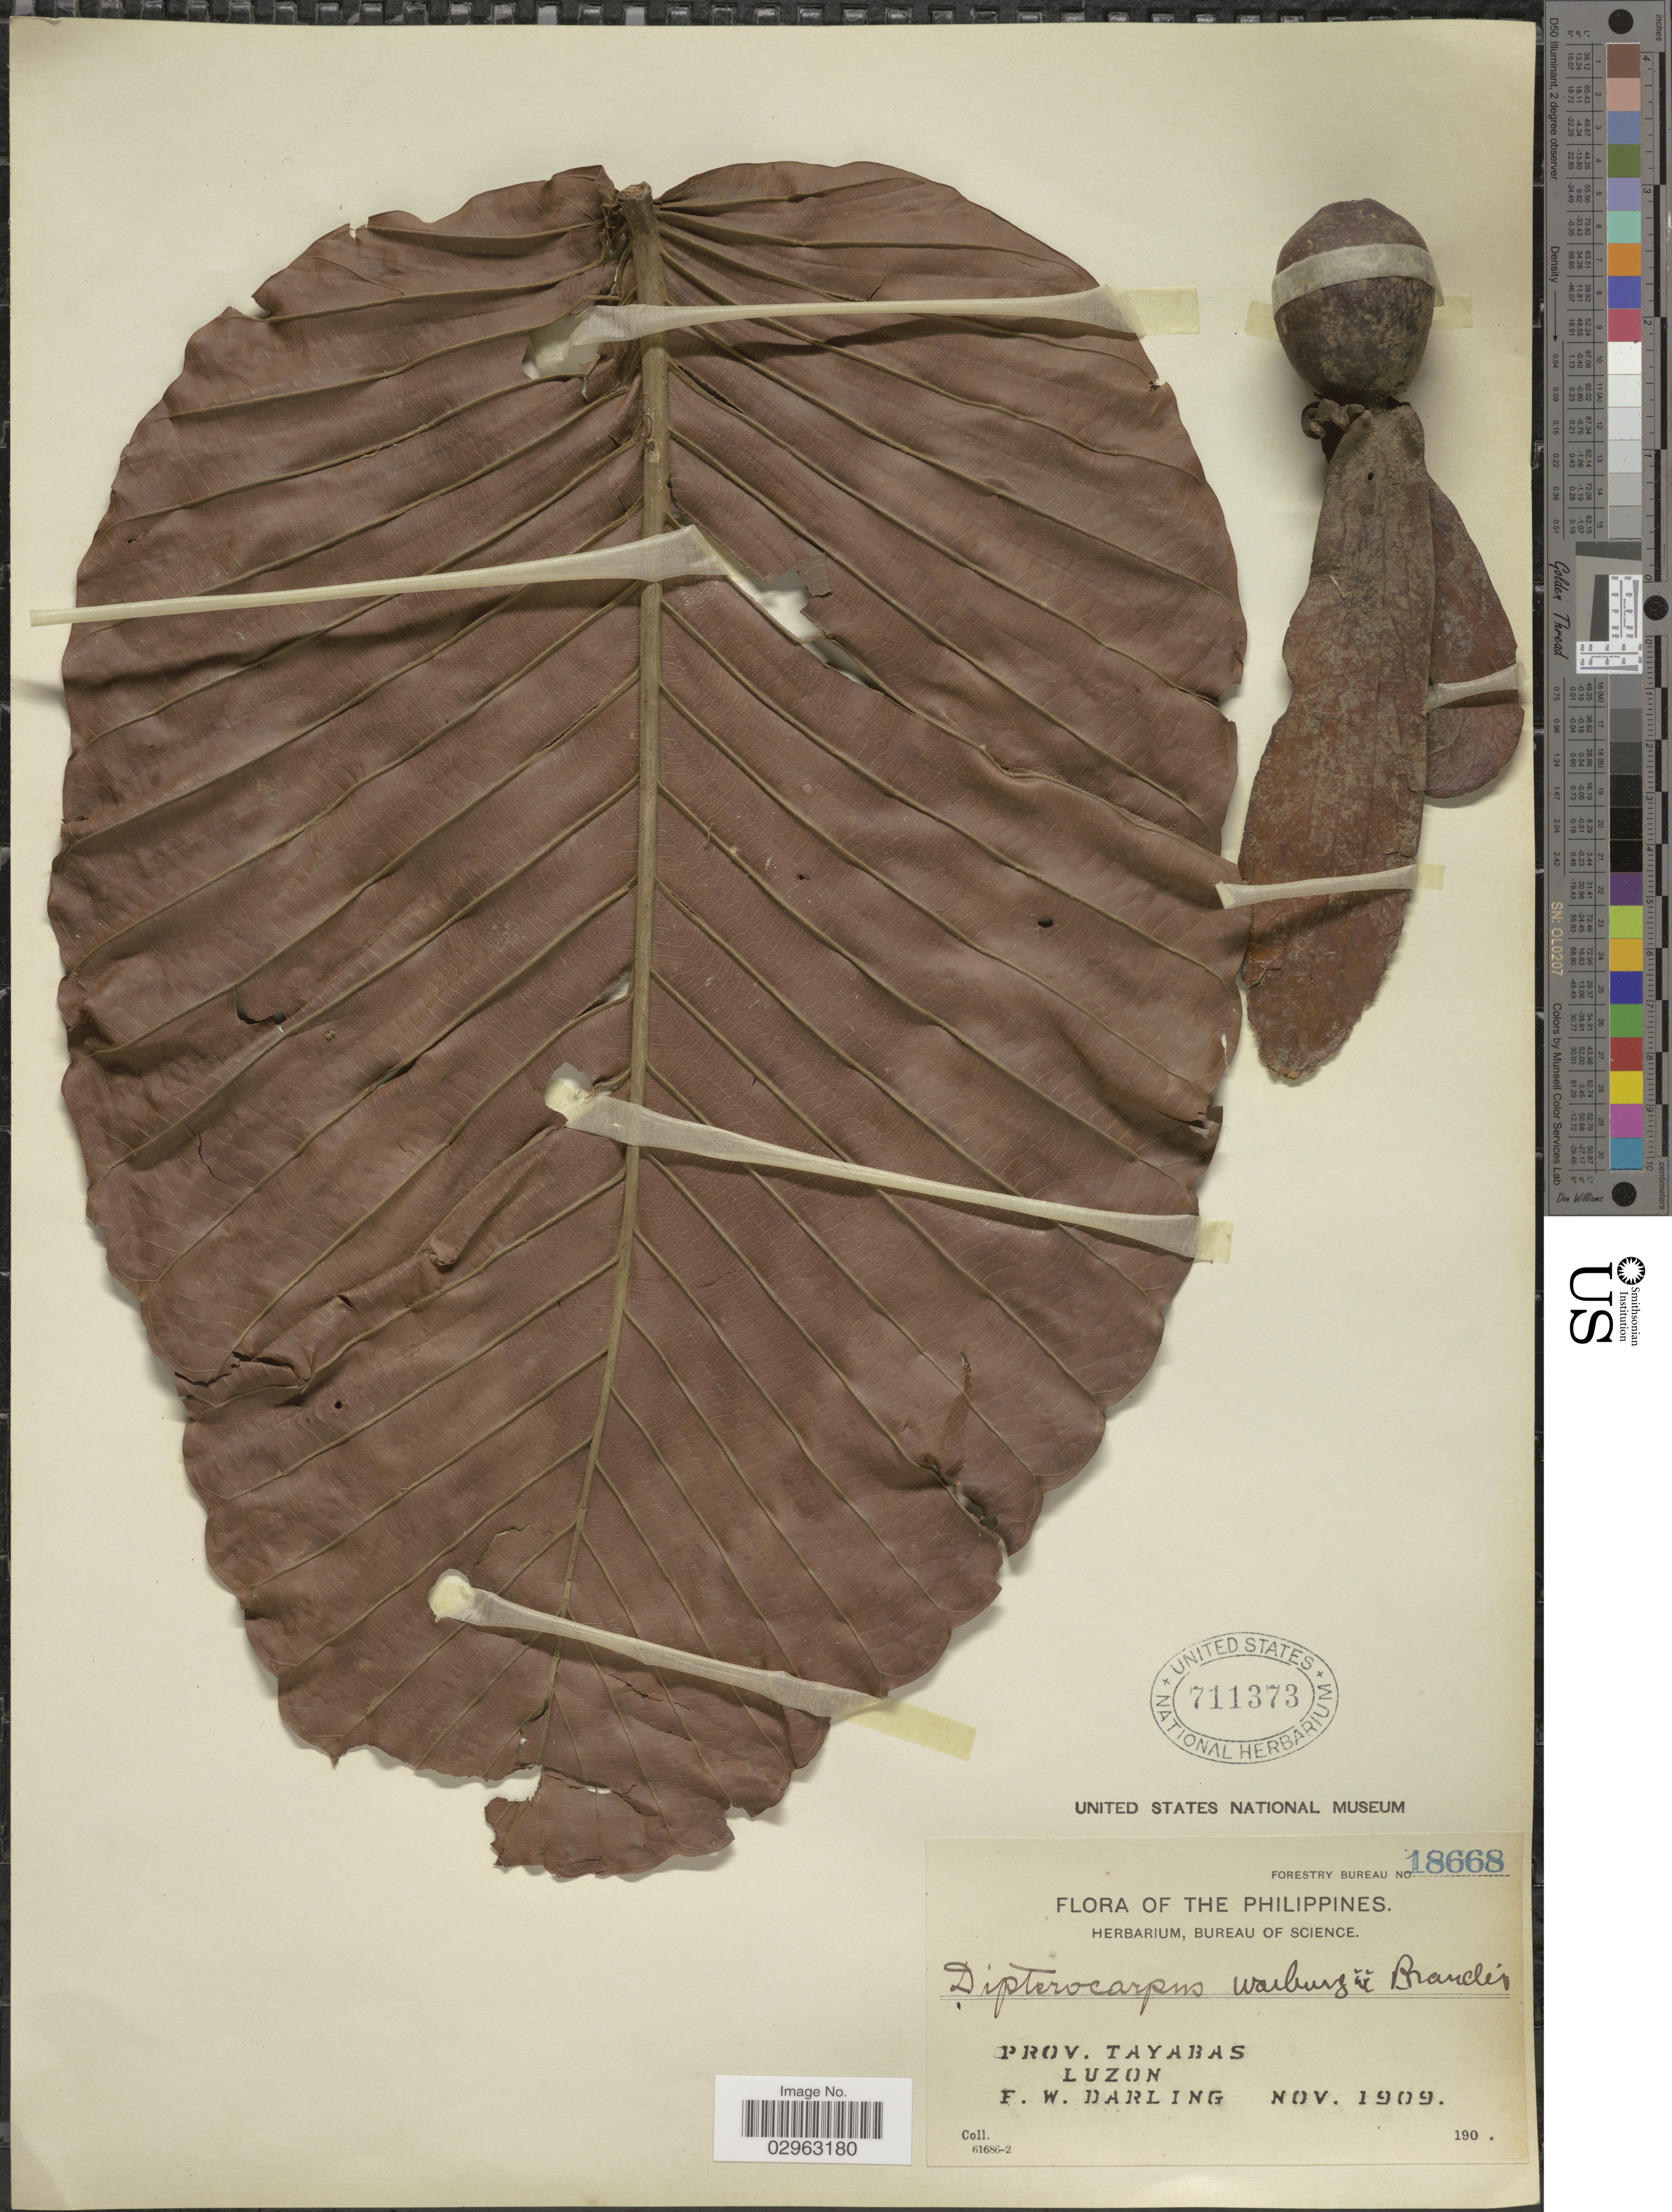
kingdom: Plantae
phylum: Tracheophyta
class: Magnoliopsida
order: Malvales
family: Dipterocarpaceae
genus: Dipterocarpus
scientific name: Dipterocarpus warburgii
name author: Brandis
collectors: F. Darling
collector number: Forestry Bureau 18668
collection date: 1909-11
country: Philippines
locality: Prov. Tayabas, Luzon.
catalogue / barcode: US 711373